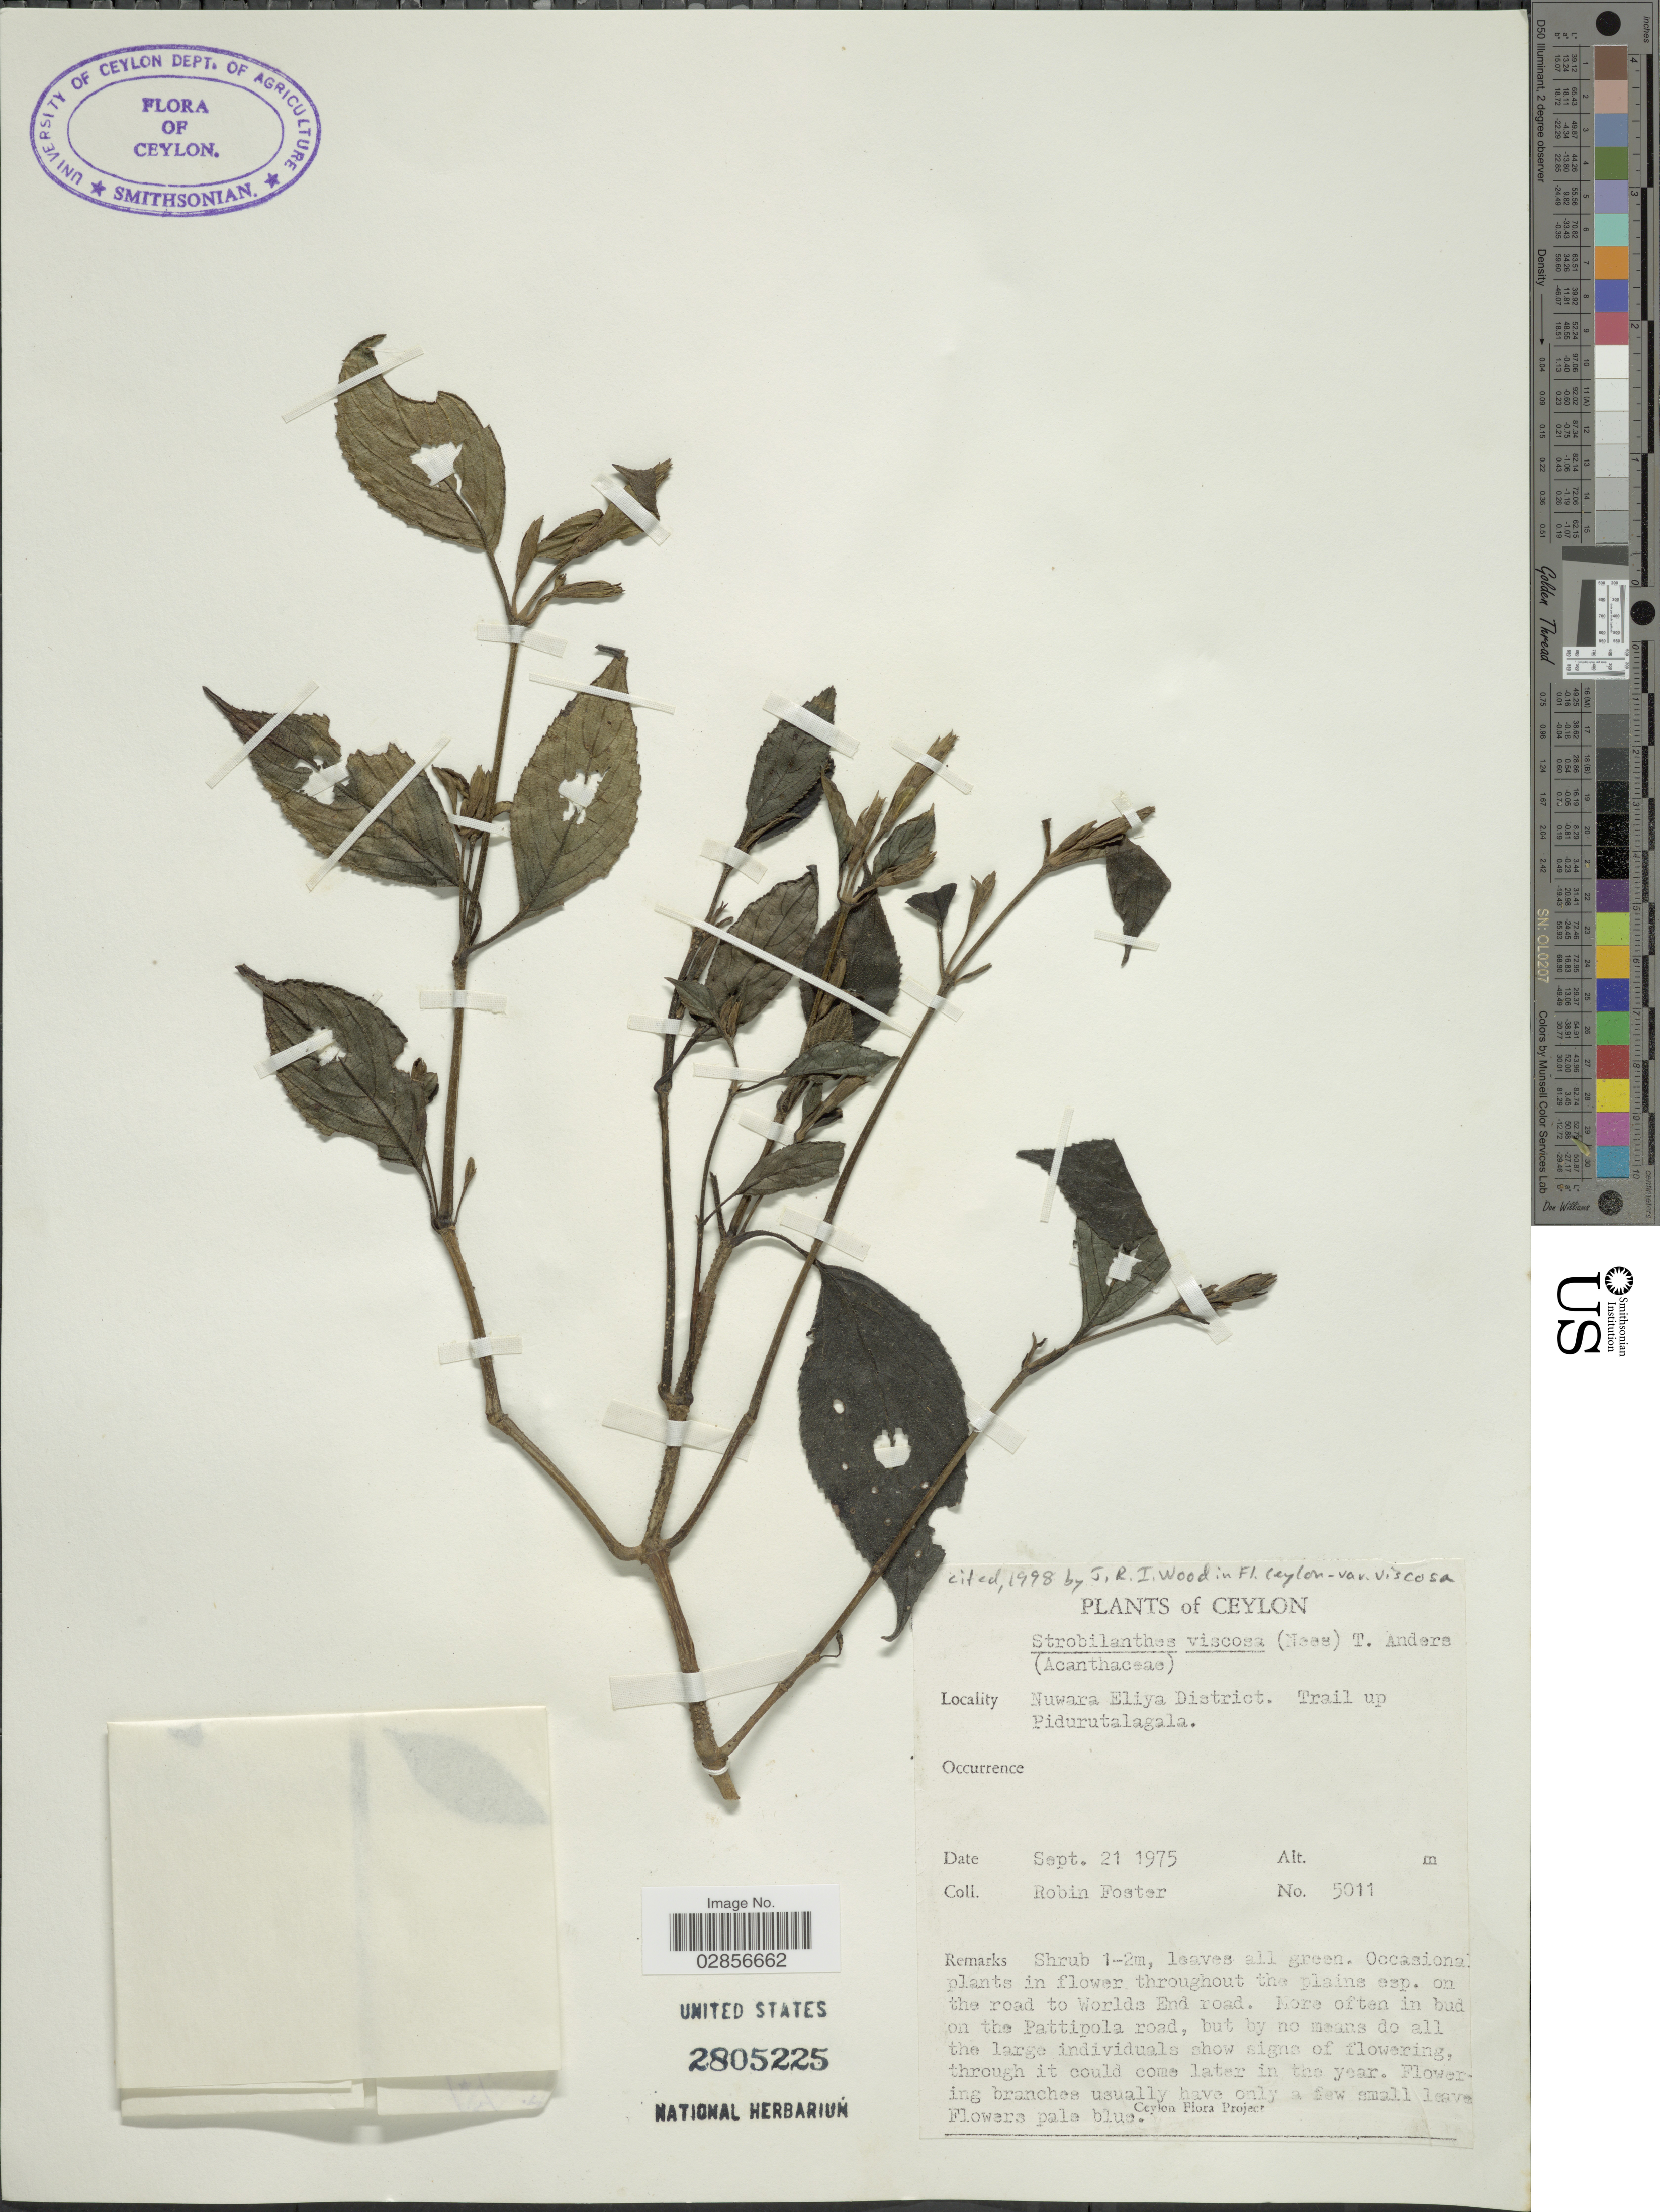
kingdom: Plantae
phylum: Tracheophyta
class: Magnoliopsida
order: Lamiales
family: Acanthaceae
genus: Strobilanthes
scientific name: Strobilanthes viscosa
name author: T. Anderson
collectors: R. B. Foster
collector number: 5011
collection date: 1975-09-21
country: Sri Lanka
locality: Ceylon, Nuwara Eliya District. Trail up Pidurutalagala.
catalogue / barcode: US 2805225